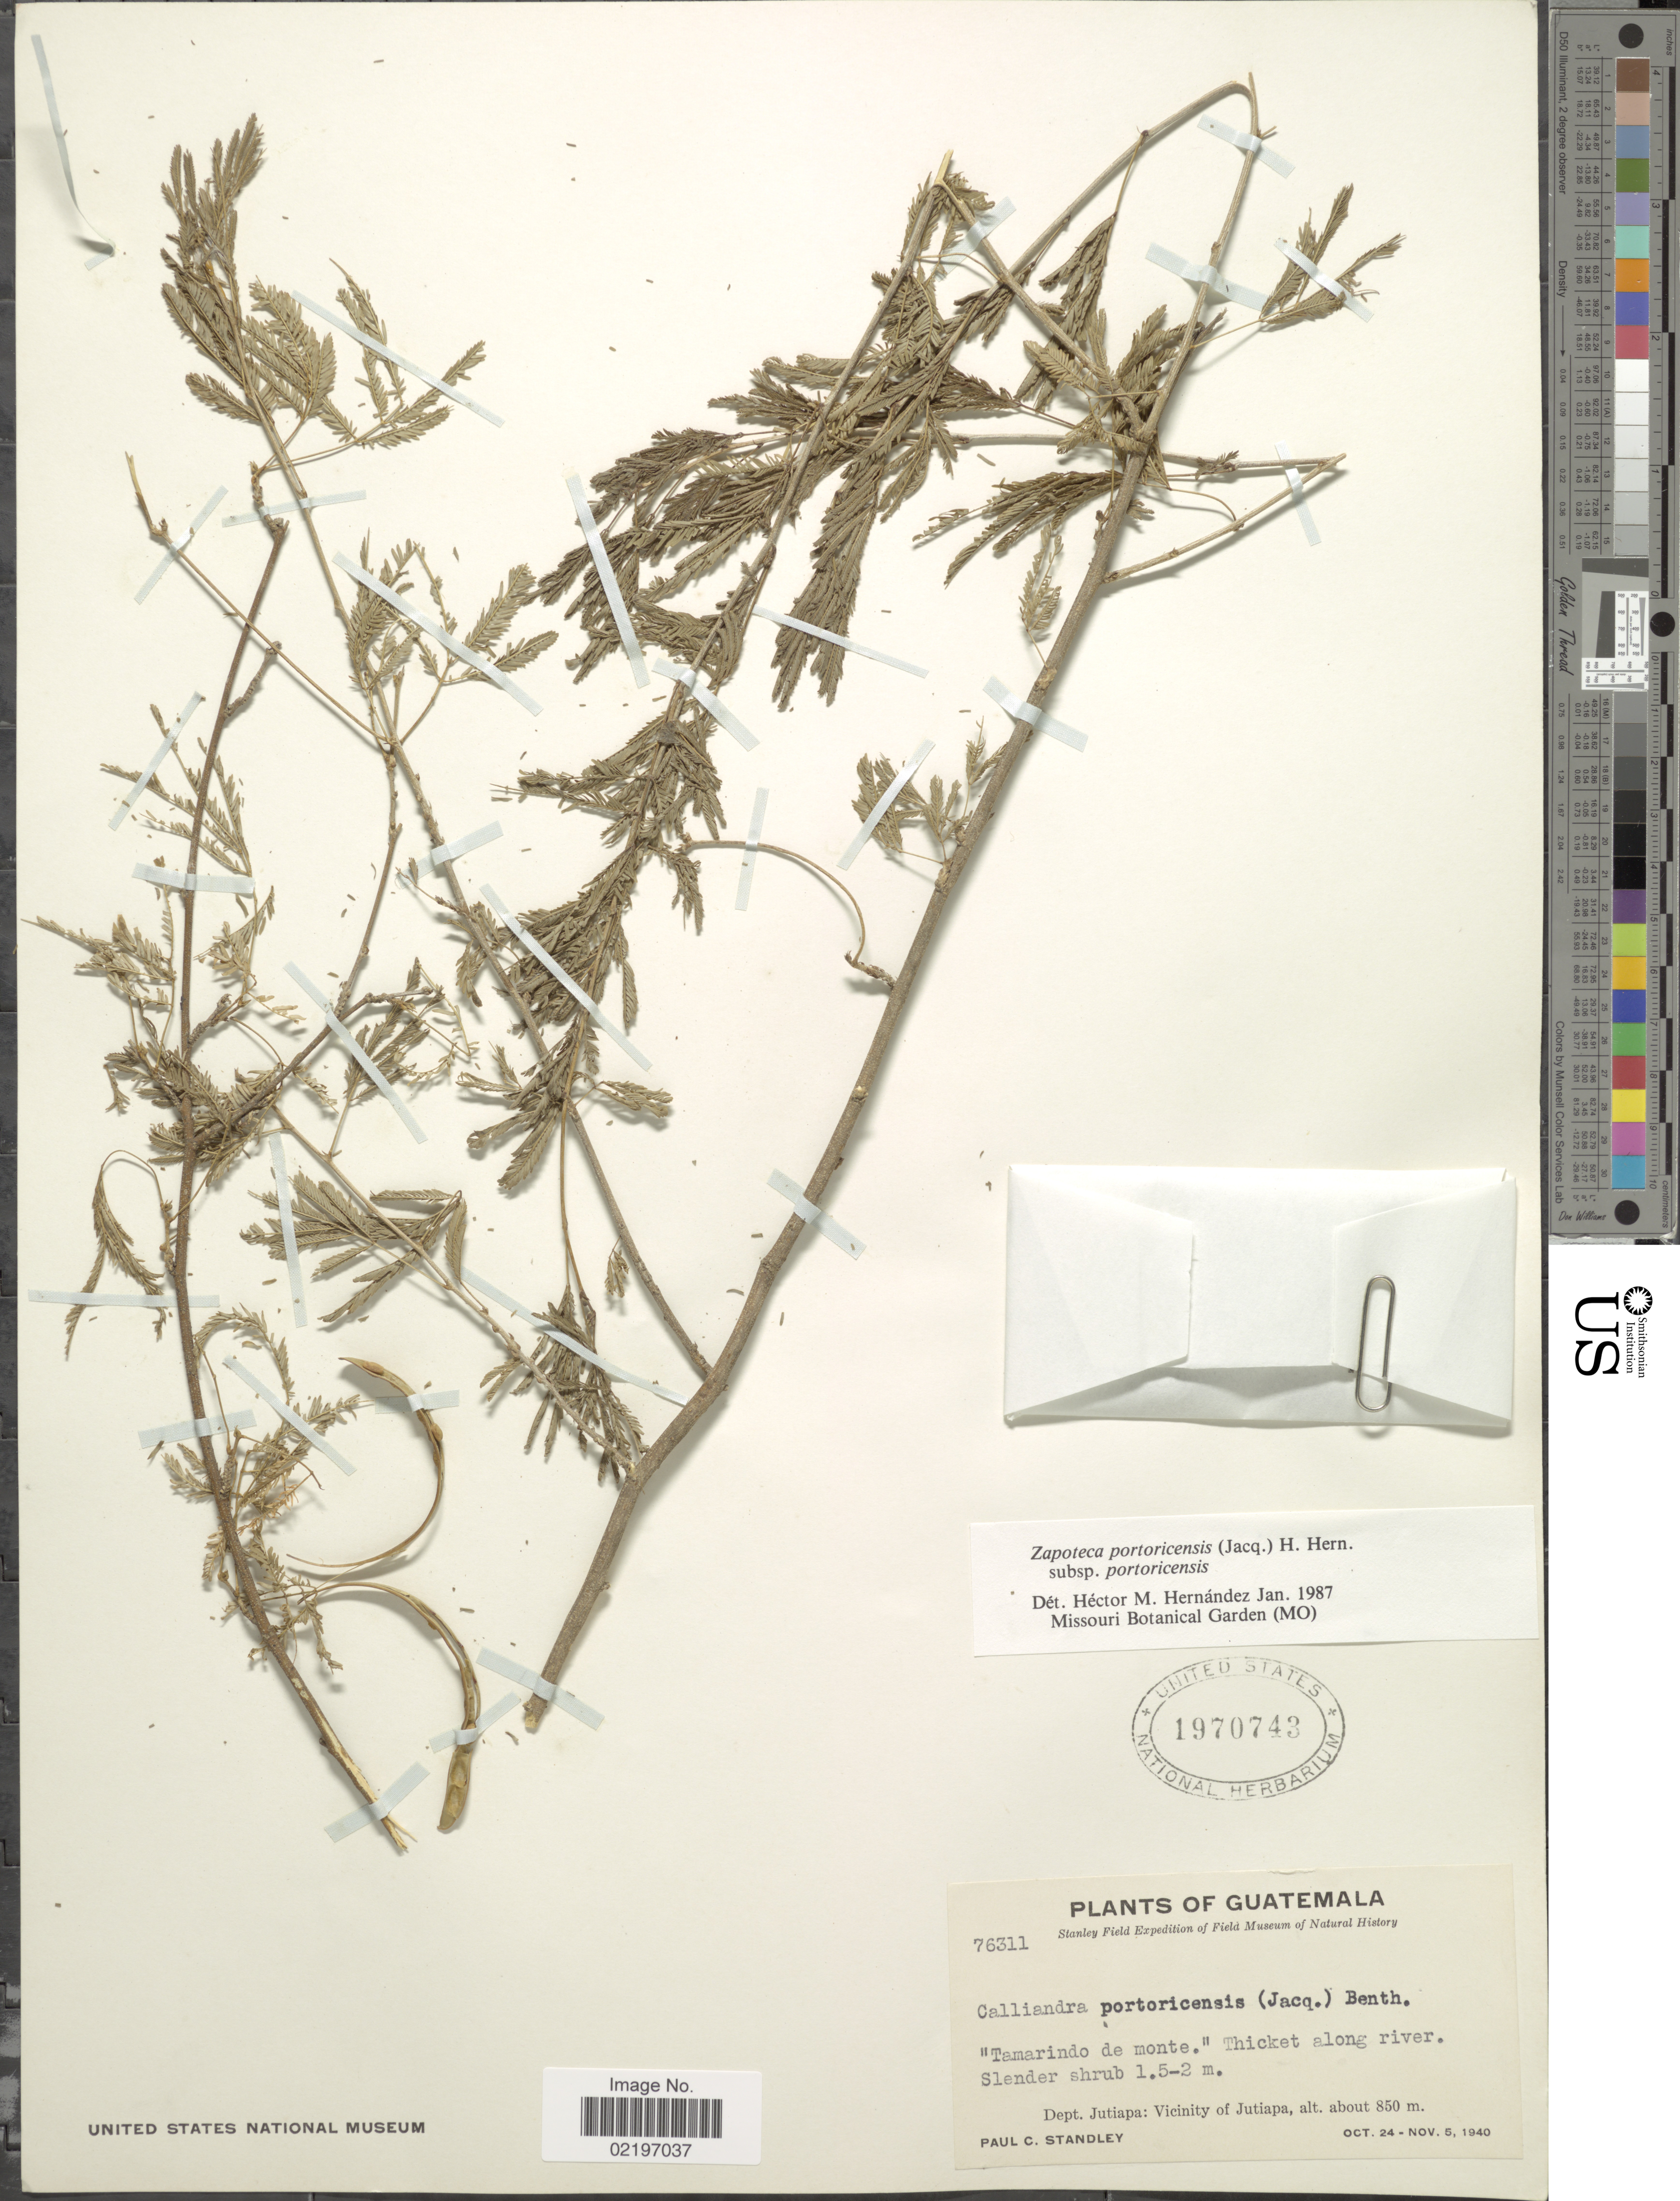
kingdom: Plantae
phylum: Tracheophyta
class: Magnoliopsida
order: Fabales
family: Fabaceae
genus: Zapoteca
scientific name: Zapoteca portoricensis subsp. portoricensis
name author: (Jacq.) H.M. Hern.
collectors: P. C. Standley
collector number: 76311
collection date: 1940-10-24/1940-11-05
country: Guatemala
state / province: Jutiapa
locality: Vicinity of Jutiapa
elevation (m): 850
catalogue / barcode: US 1970743